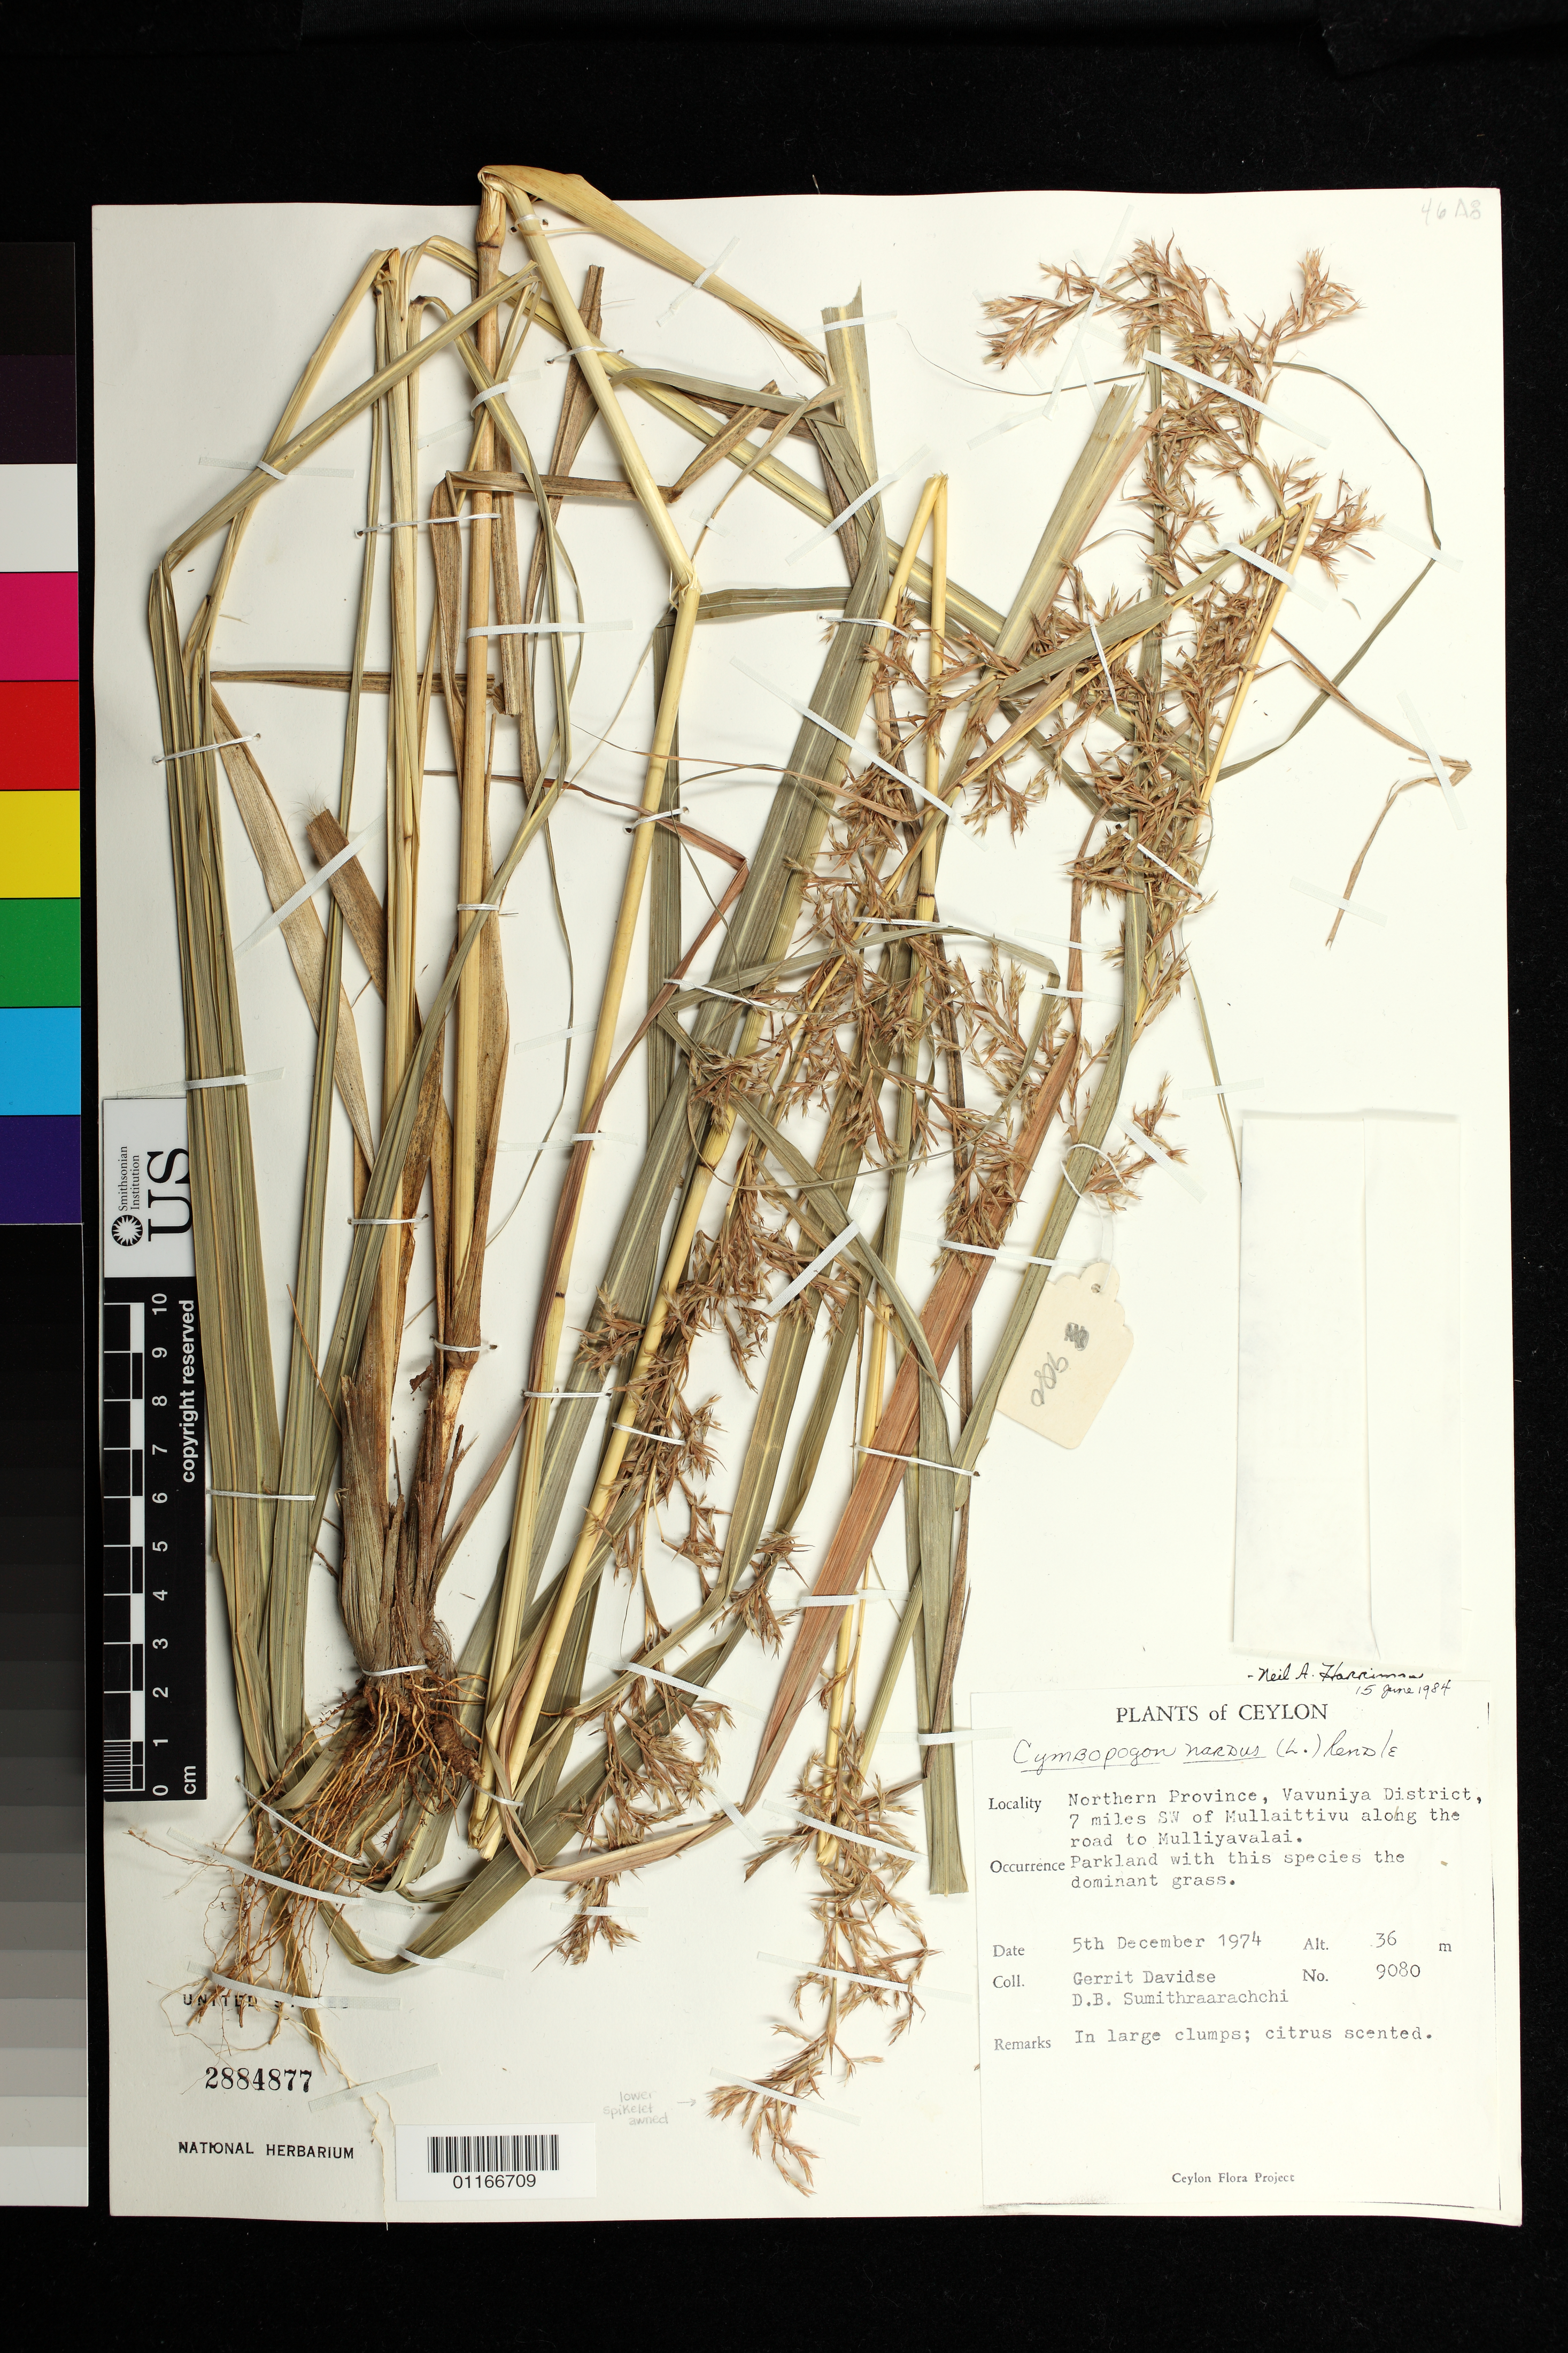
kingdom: Plantae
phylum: Tracheophyta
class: Liliopsida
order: Poales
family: Poaceae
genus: Cymbopogon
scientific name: Cymbopogon nardus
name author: (L.) Rendle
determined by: Harriman, N. A.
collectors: G. Davidse & D. B. Sumithraarachchi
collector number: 9080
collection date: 1974-12-05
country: Sri Lanka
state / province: Northern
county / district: Vavuniya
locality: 7 miles SW of Mullaittivu along the road to Mulliyavalai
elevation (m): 36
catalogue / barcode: US 2884877